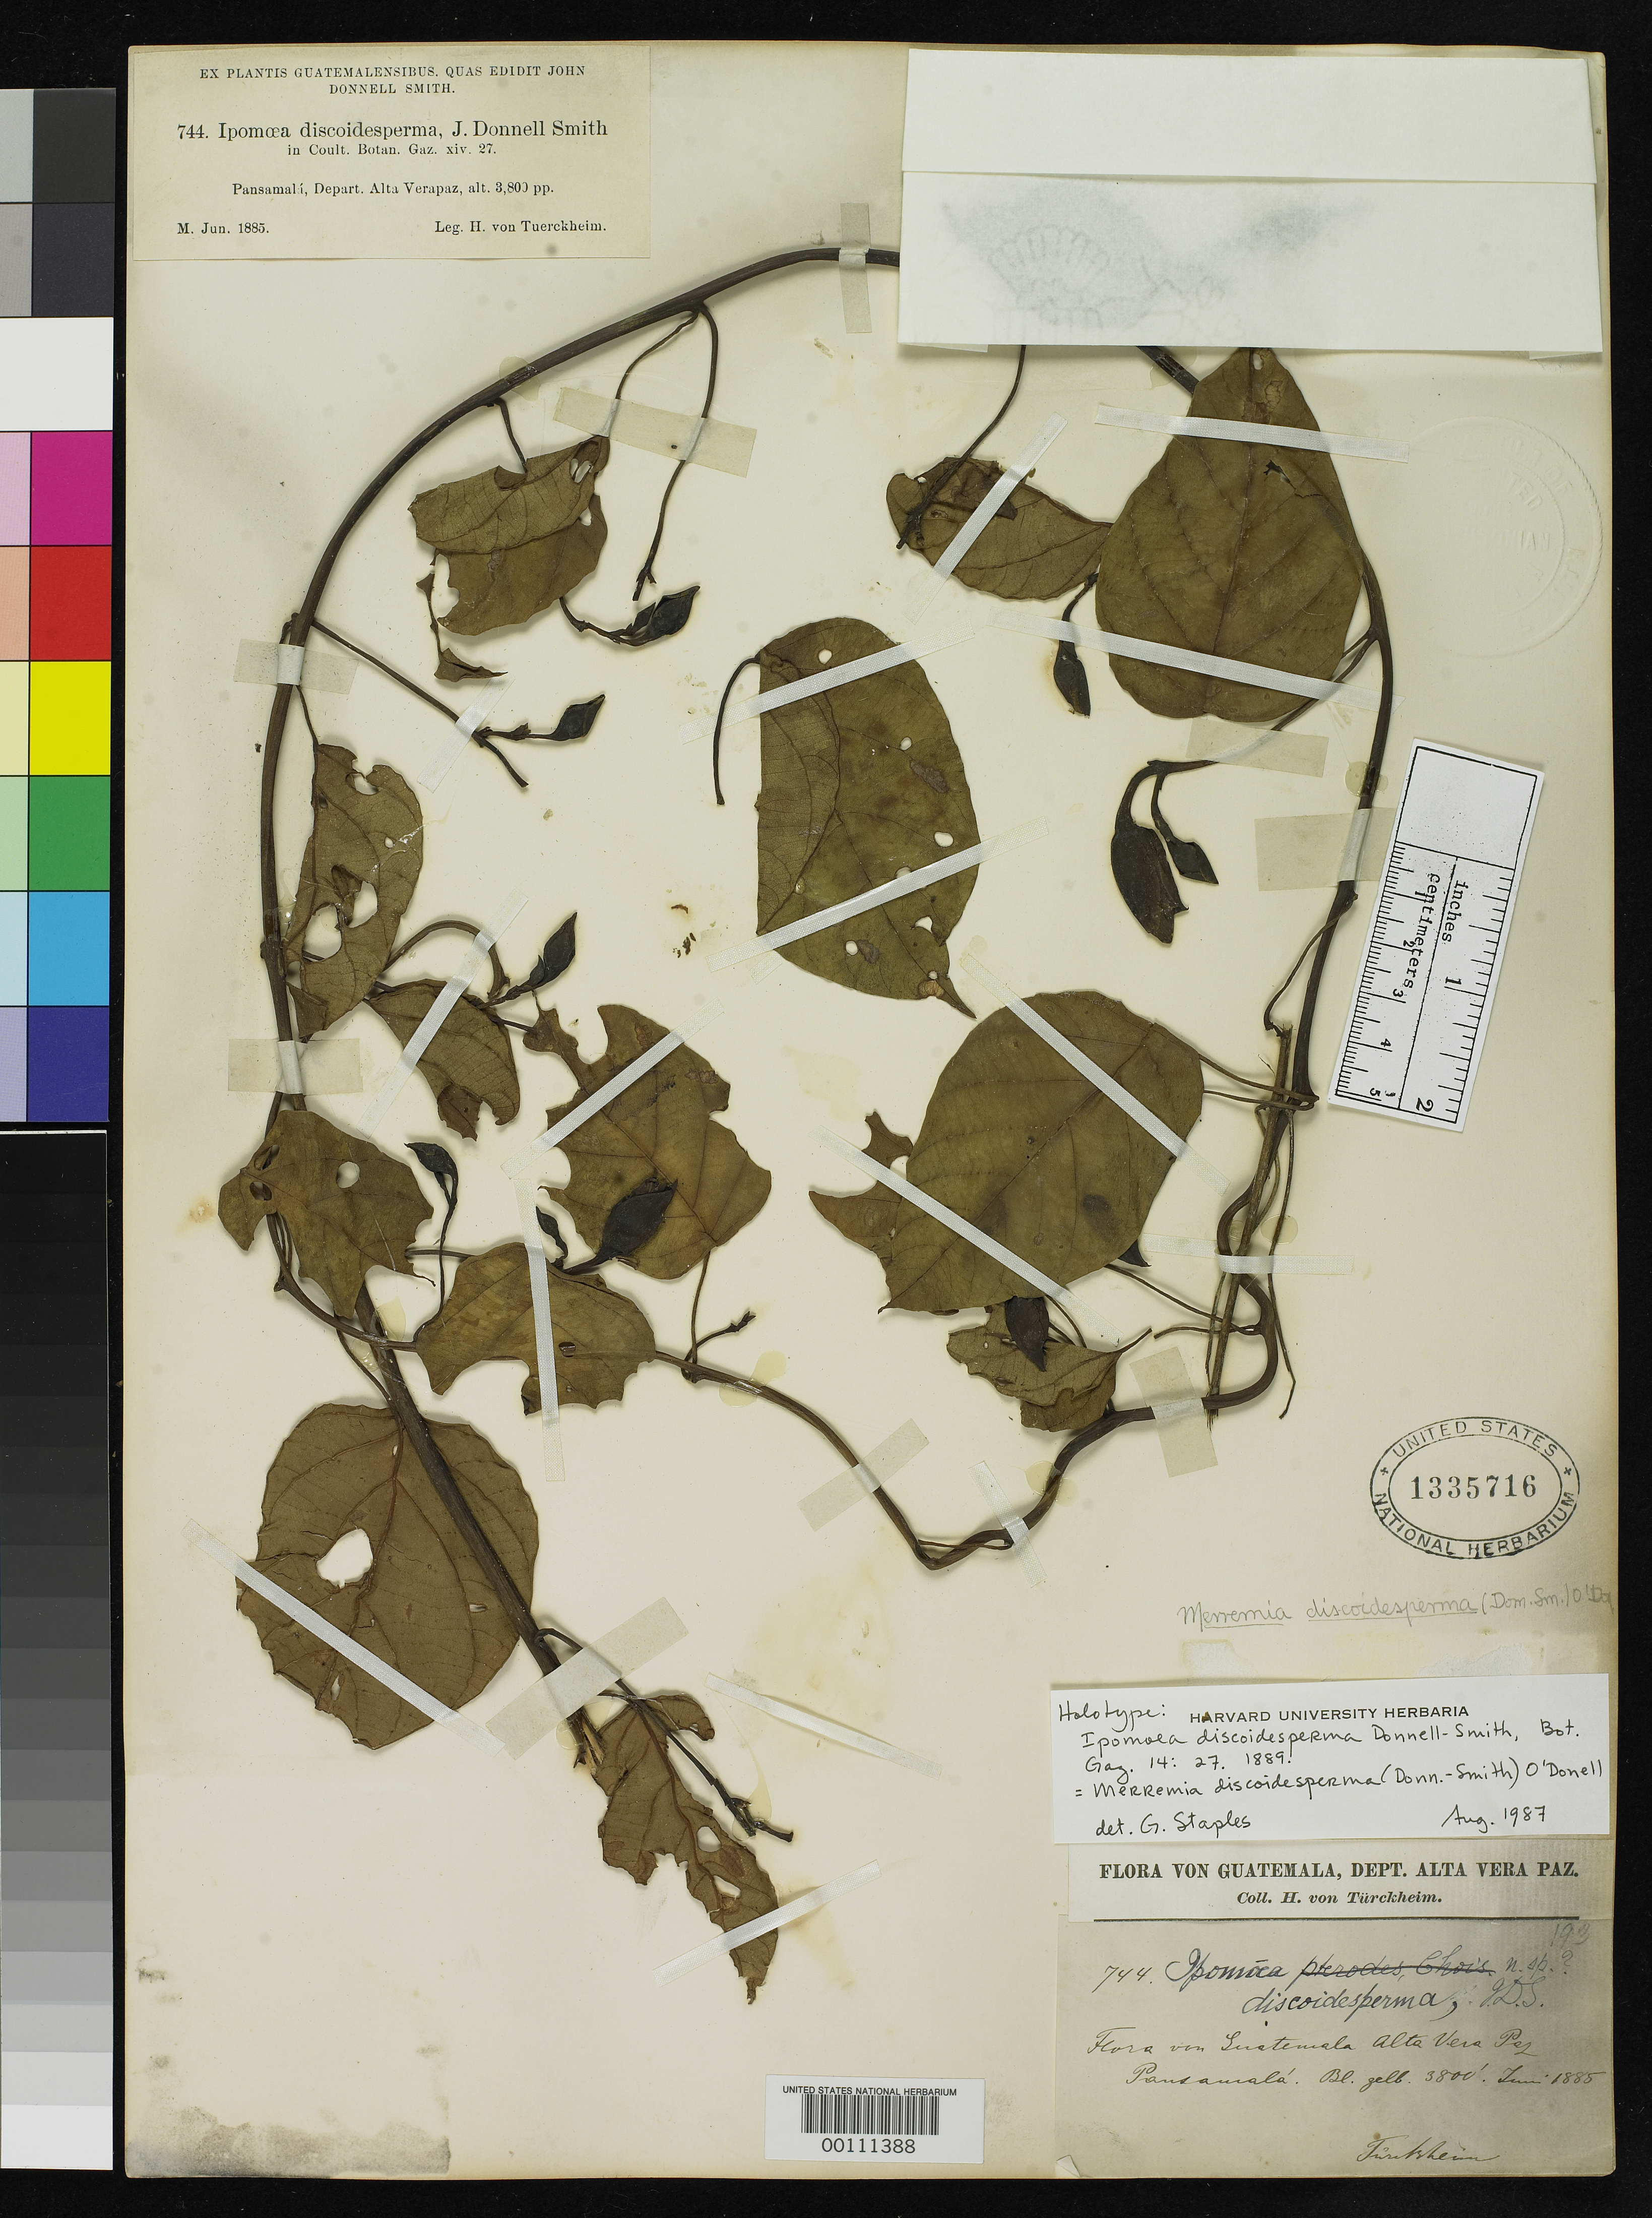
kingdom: Plantae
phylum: Tracheophyta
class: Magnoliopsida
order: Solanales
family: Convolvulaceae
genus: Ipomoea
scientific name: Ipomoea discoidesperma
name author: Donn. Sm.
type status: Syntype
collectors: H. von Türckheim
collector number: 744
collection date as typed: Jun 1885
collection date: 1885-06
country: Guatemala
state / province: Alta Verapaz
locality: Pansamalá.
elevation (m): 1158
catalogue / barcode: US 1335716